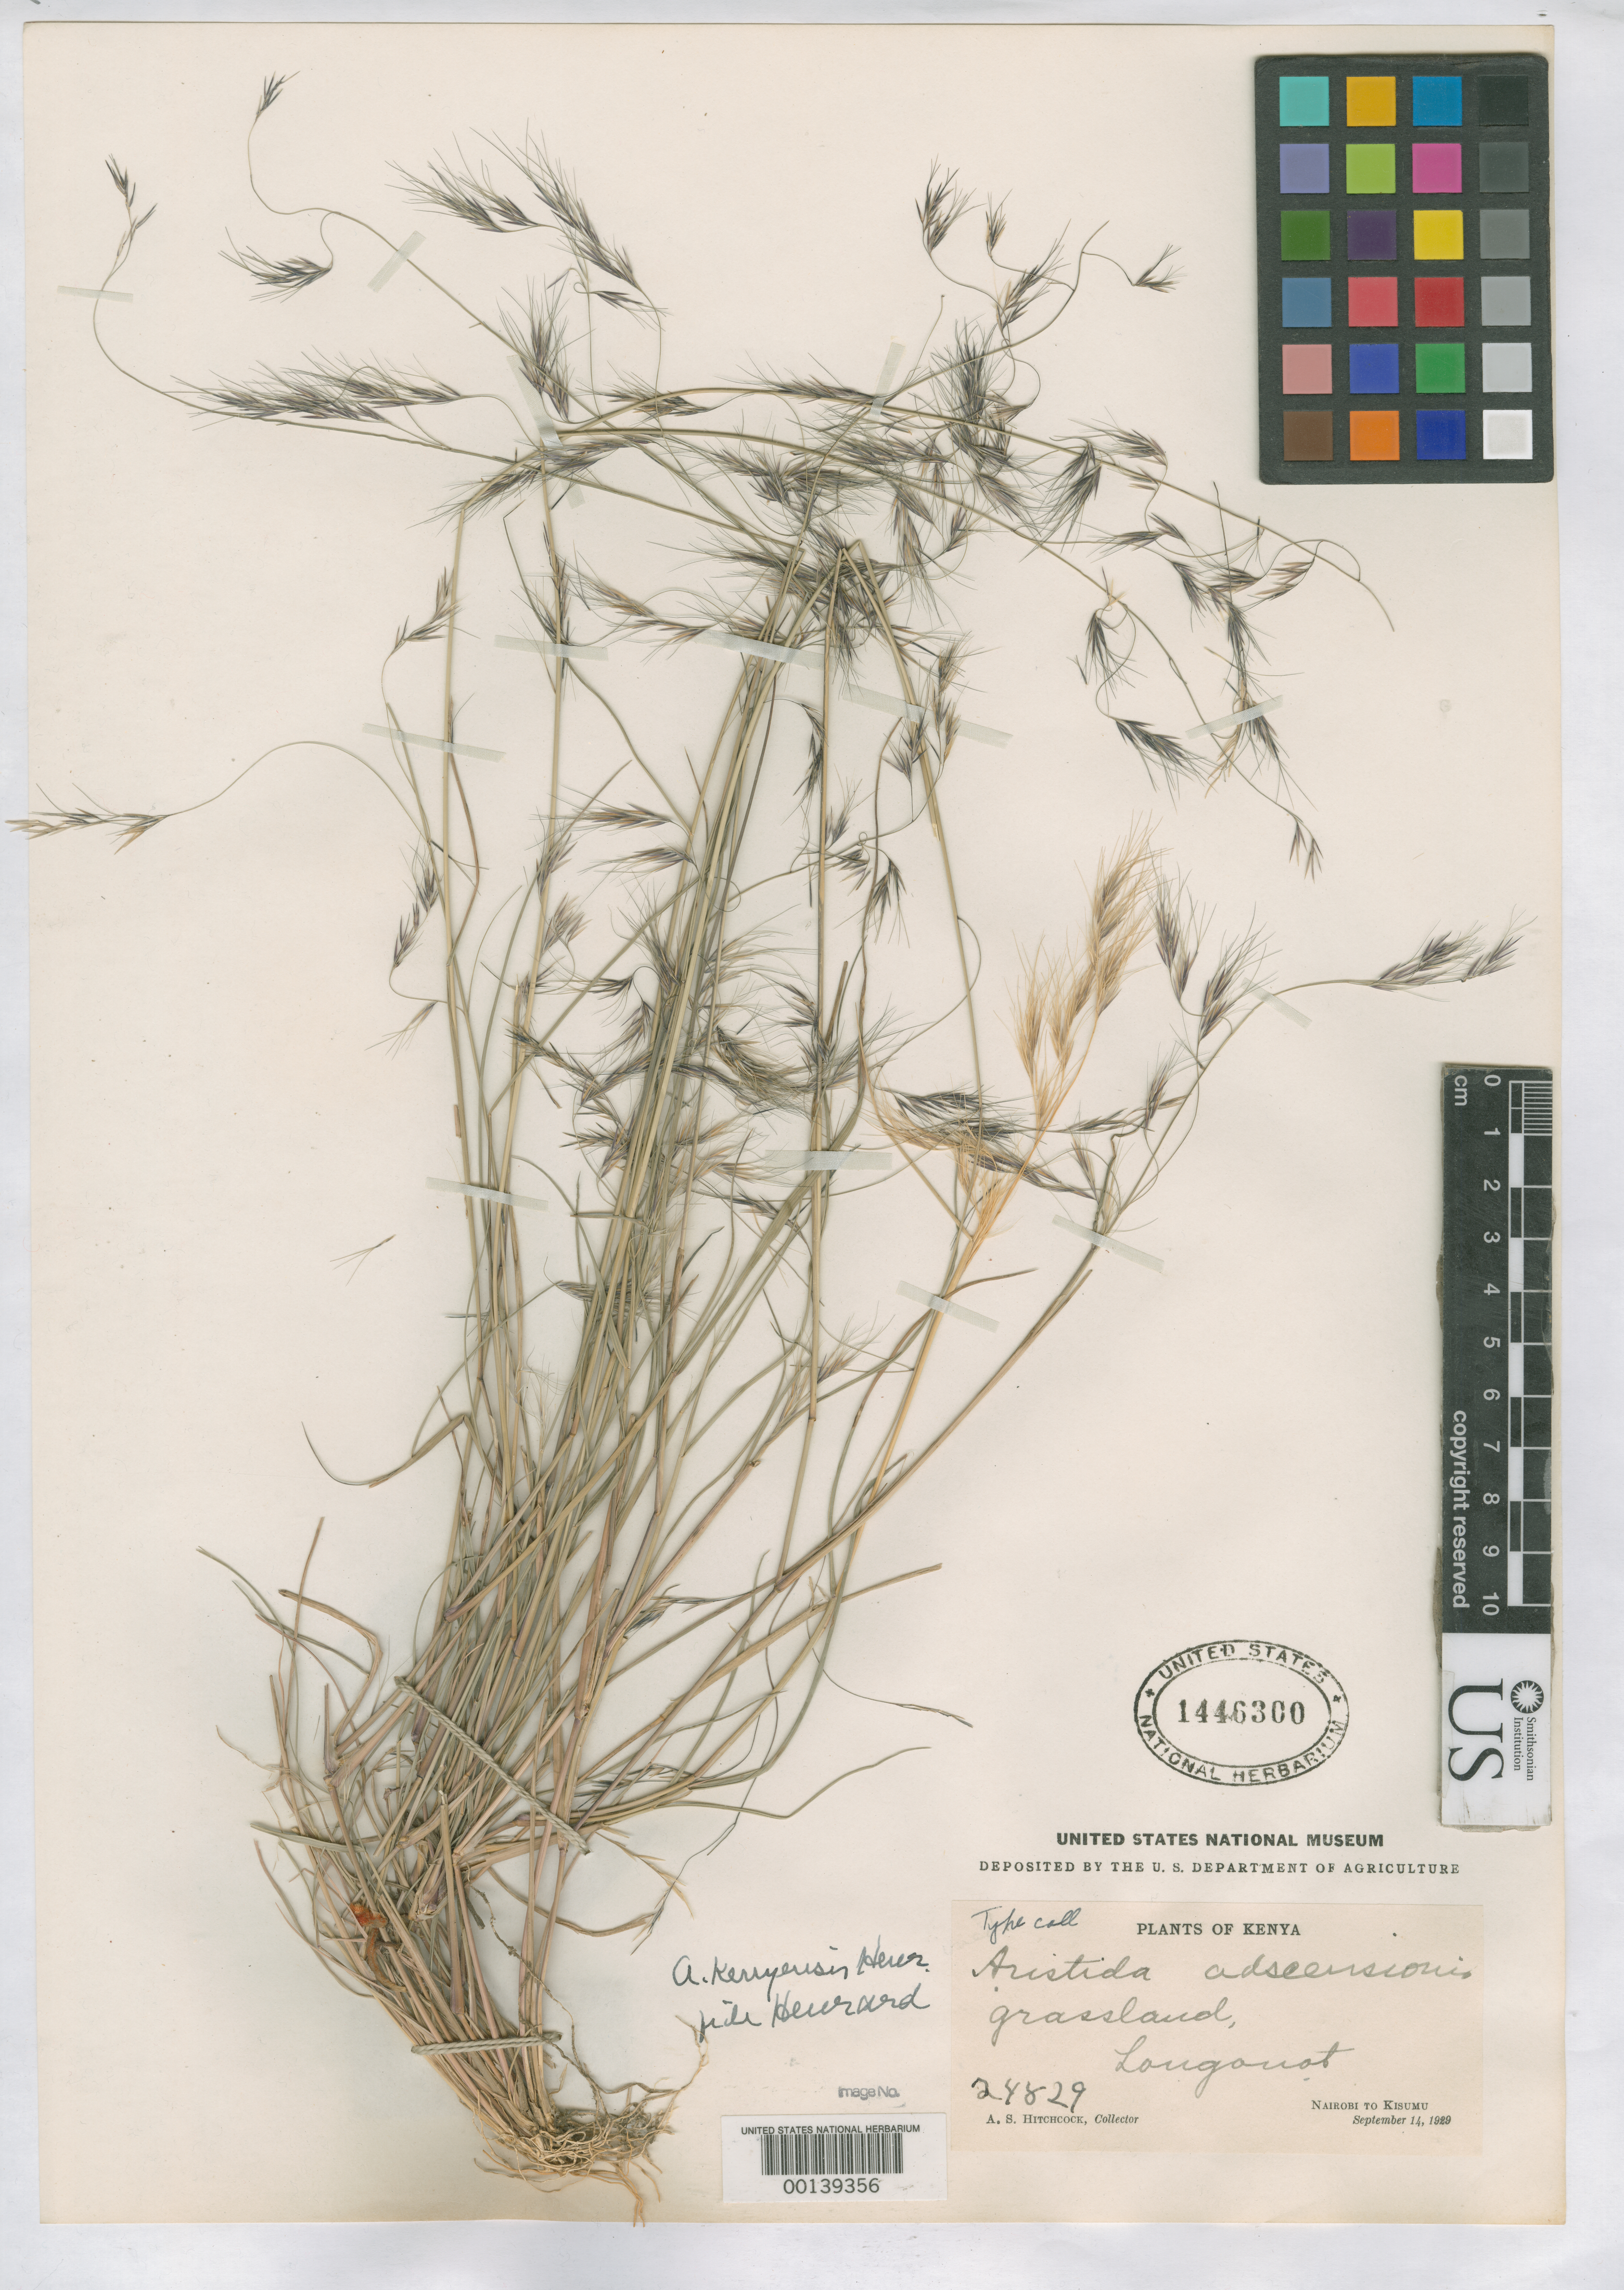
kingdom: Plantae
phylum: Tracheophyta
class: Liliopsida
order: Poales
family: Poaceae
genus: Aristida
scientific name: Aristida kenyensis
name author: Henr.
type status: Isotype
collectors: A. S. Hitchcock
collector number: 24829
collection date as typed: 14 Sep 1929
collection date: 1929-09-14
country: Kenya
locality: Longonot, Nairobi to Kisumu.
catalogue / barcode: US 1446300